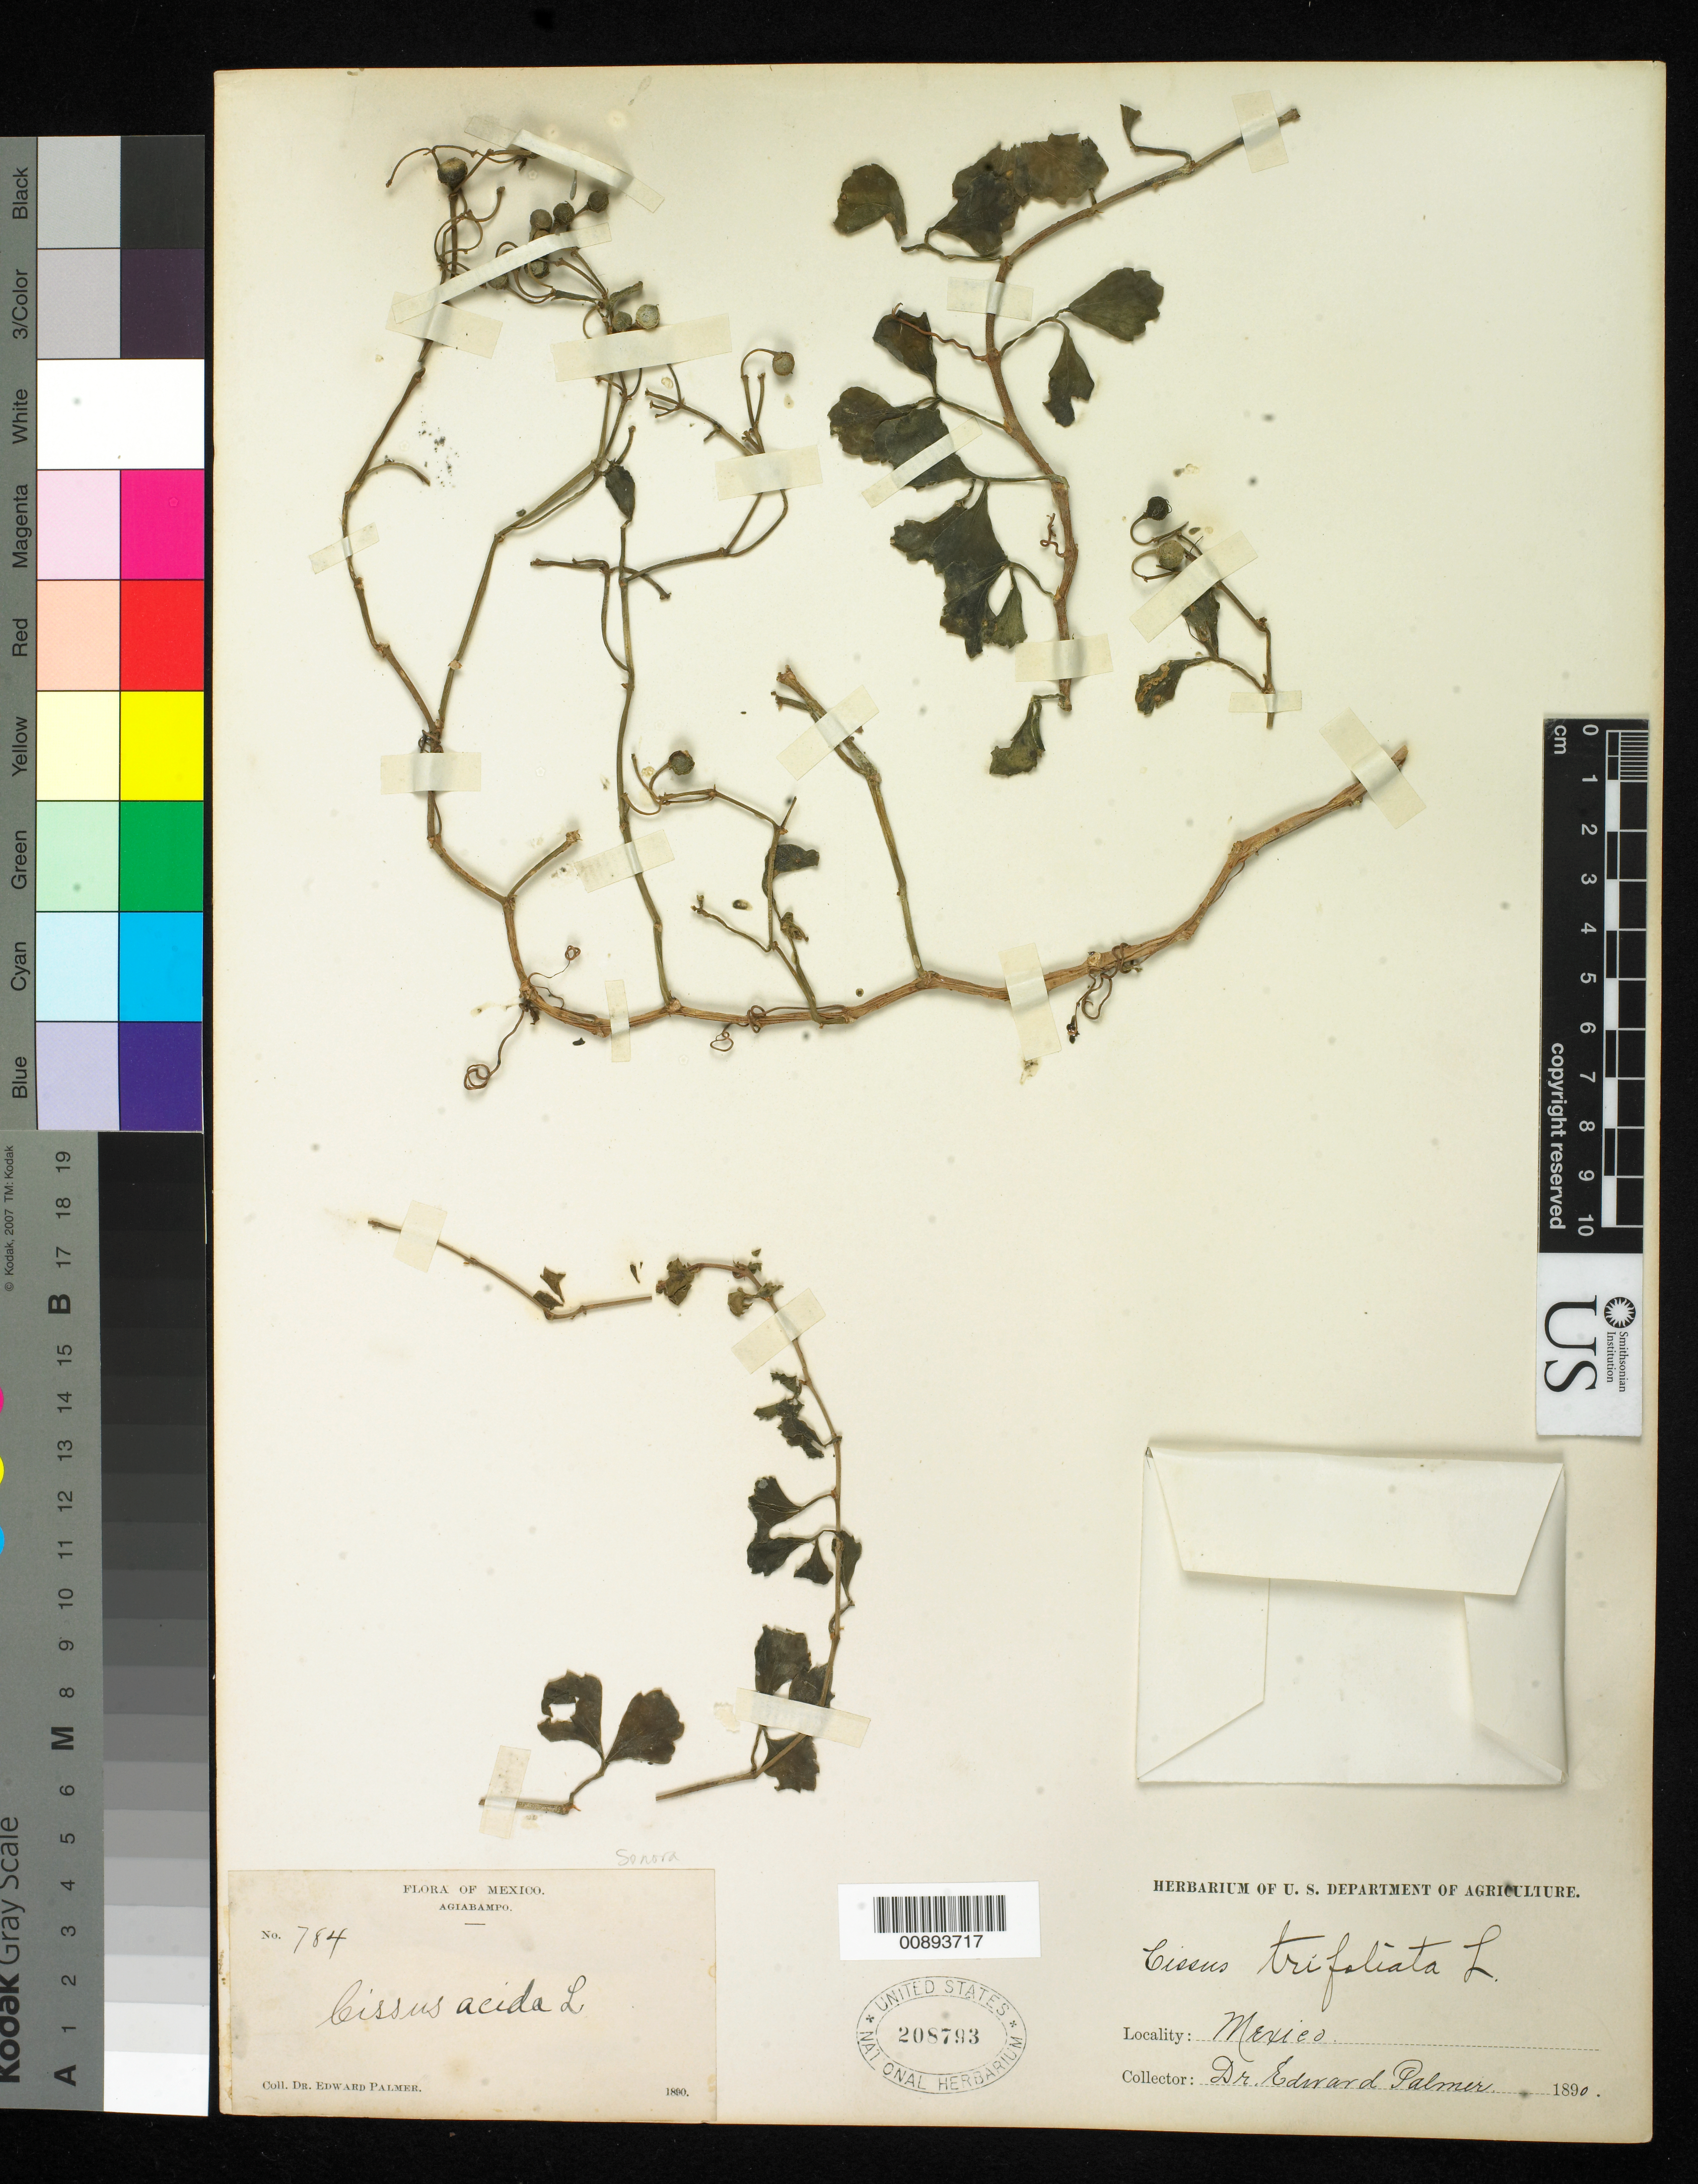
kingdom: Plantae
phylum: Tracheophyta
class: Magnoliopsida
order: Vitales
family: Vitaceae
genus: Cissus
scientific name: Cissus trifoliata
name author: (L.) L.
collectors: E. Palmer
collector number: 784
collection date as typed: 1890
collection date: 1890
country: Mexico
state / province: Sonora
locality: Agiabampo, Sonora.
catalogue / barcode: US 208793